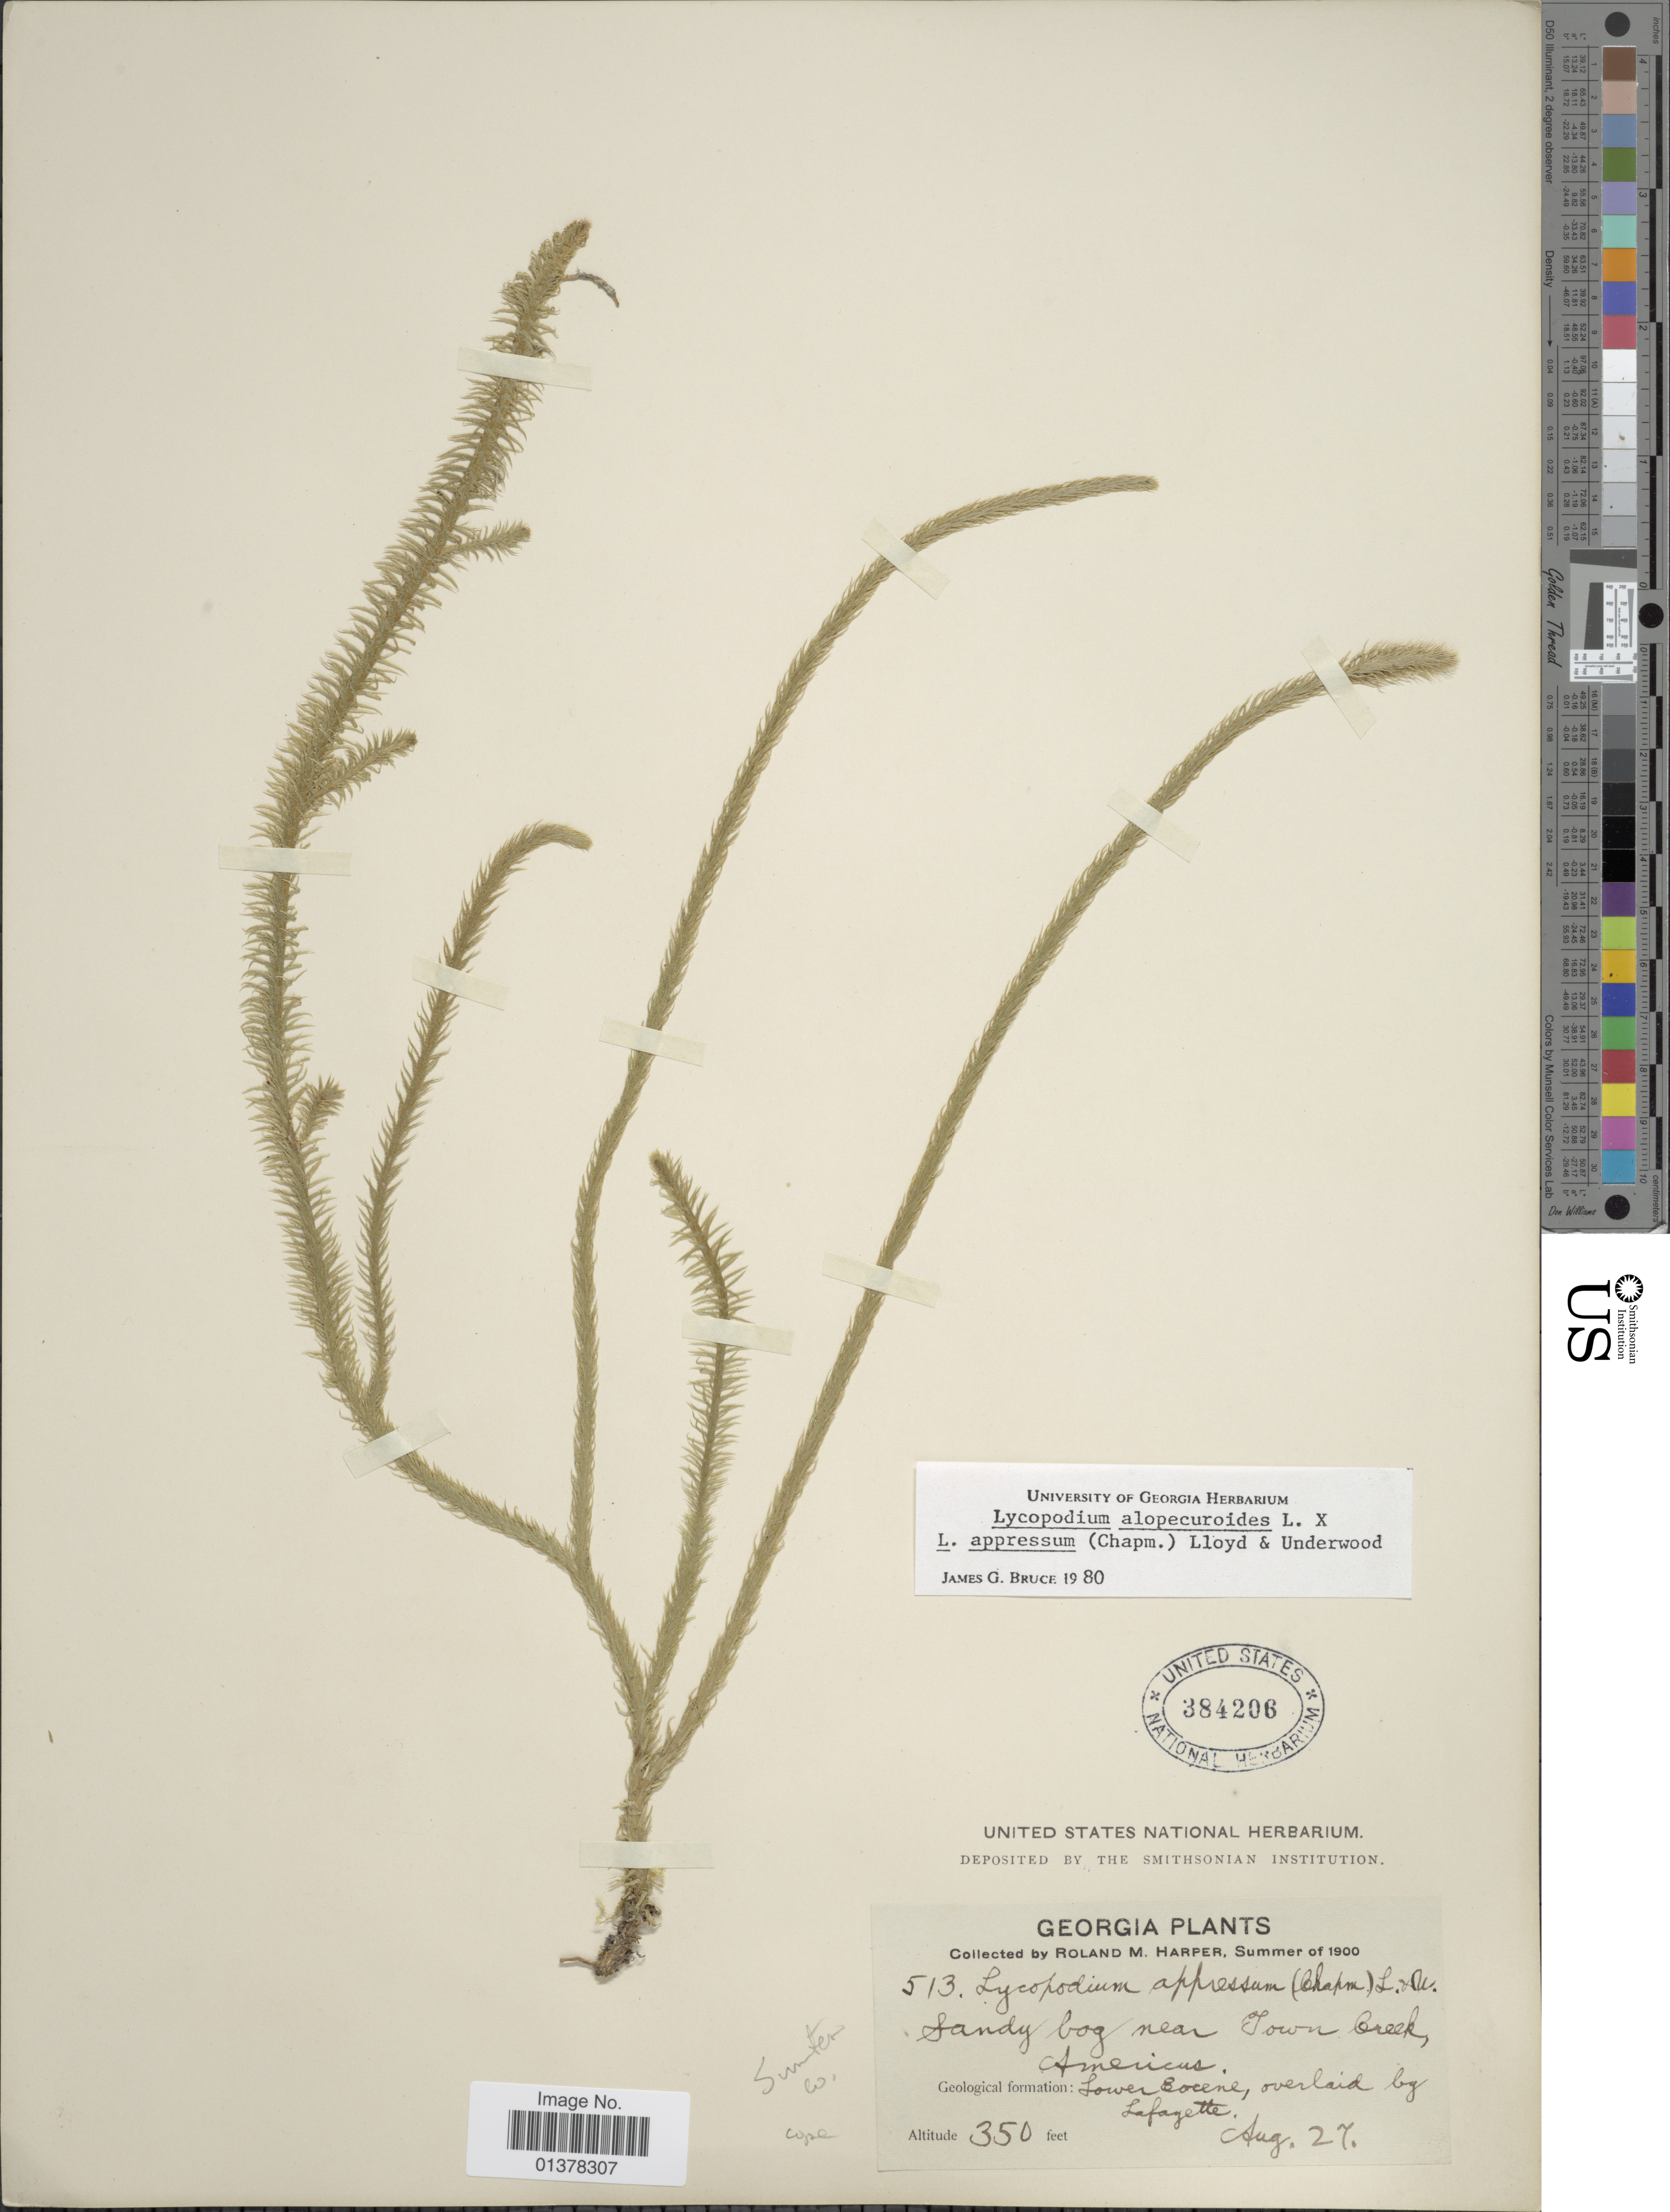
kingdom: Plantae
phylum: Tracheophyta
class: Lycopodiopsida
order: Lycopodiales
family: Lycopodiaceae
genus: Lycopodiella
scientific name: Lycopodiella x copelandii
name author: (Eiger) Cranfill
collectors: R. M. Harper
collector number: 513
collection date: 1900-08-27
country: United States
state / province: Georgia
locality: Sandy bog near Town Creek, Americus, Geological formation lower Cocene, overlaid by Lafayette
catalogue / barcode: US 384206